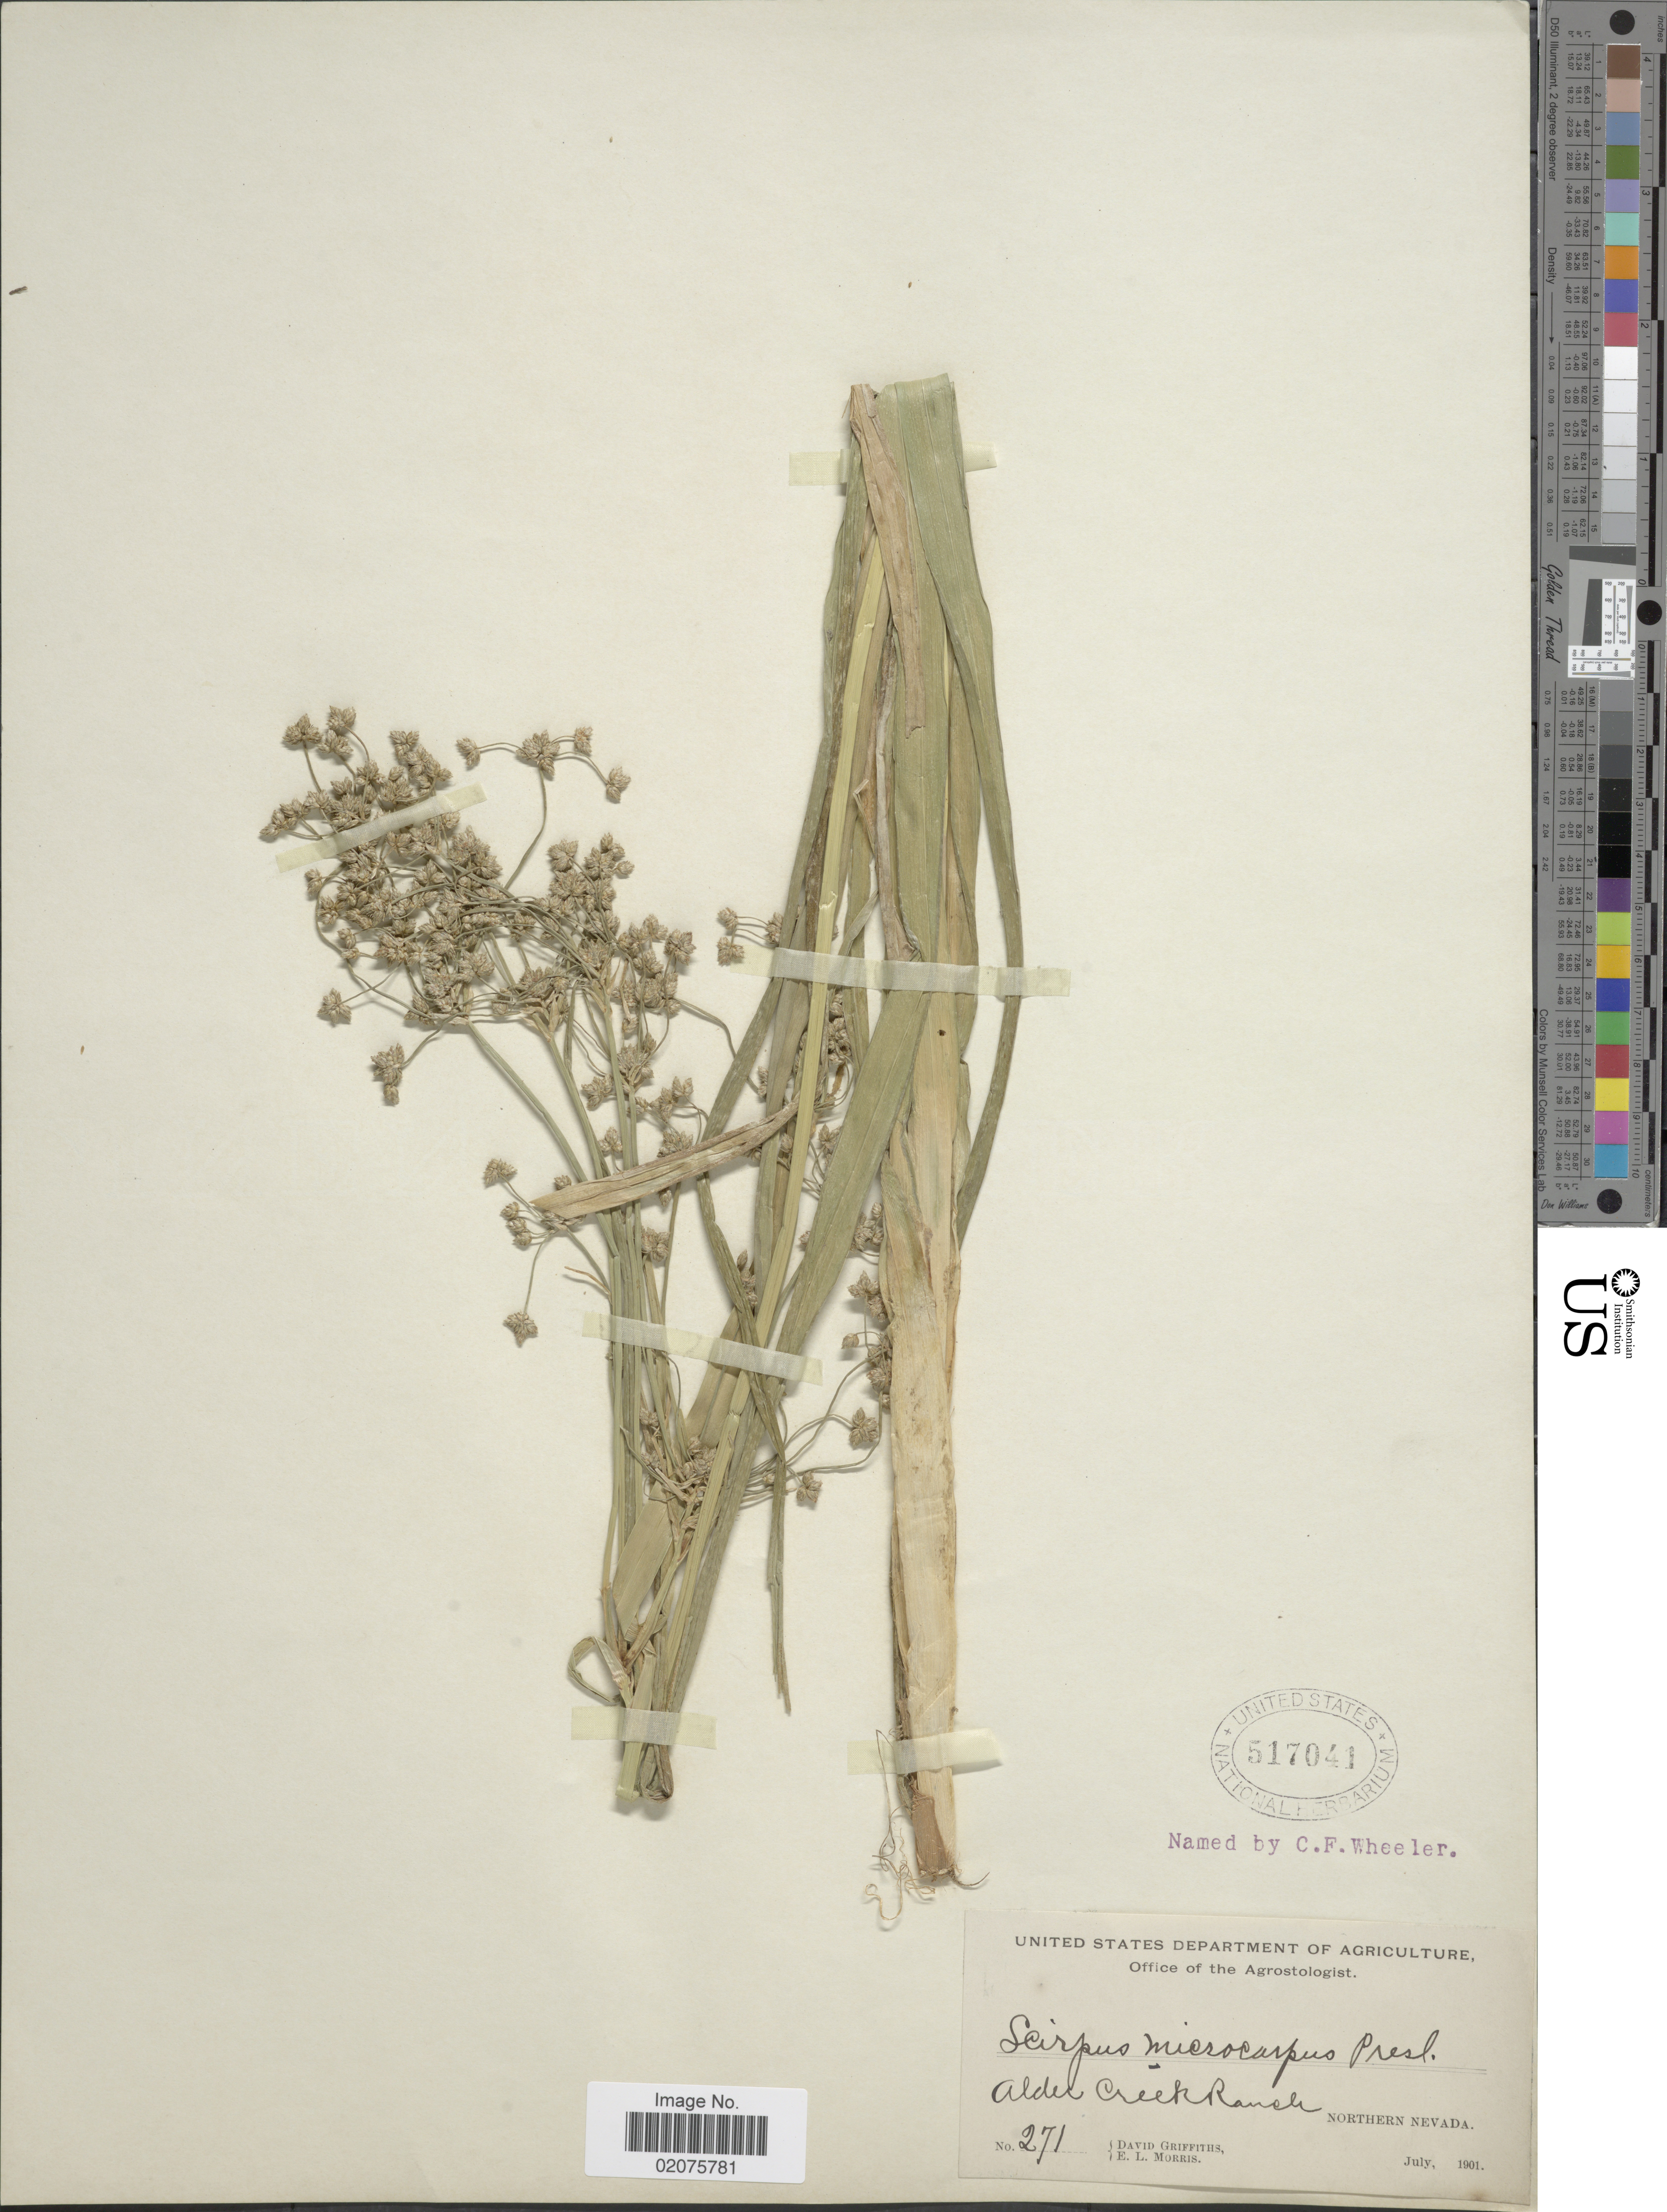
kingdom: Plantae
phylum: Tracheophyta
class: Liliopsida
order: Poales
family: Cyperaceae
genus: Scirpus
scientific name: Scirpus microcarpus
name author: J. Presl & C. Presl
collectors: D. Griffiths & E. Morris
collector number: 271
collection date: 1901-07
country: United States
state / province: Nevada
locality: Alder Creek Ranch. Northern Nevada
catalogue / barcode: US 517041